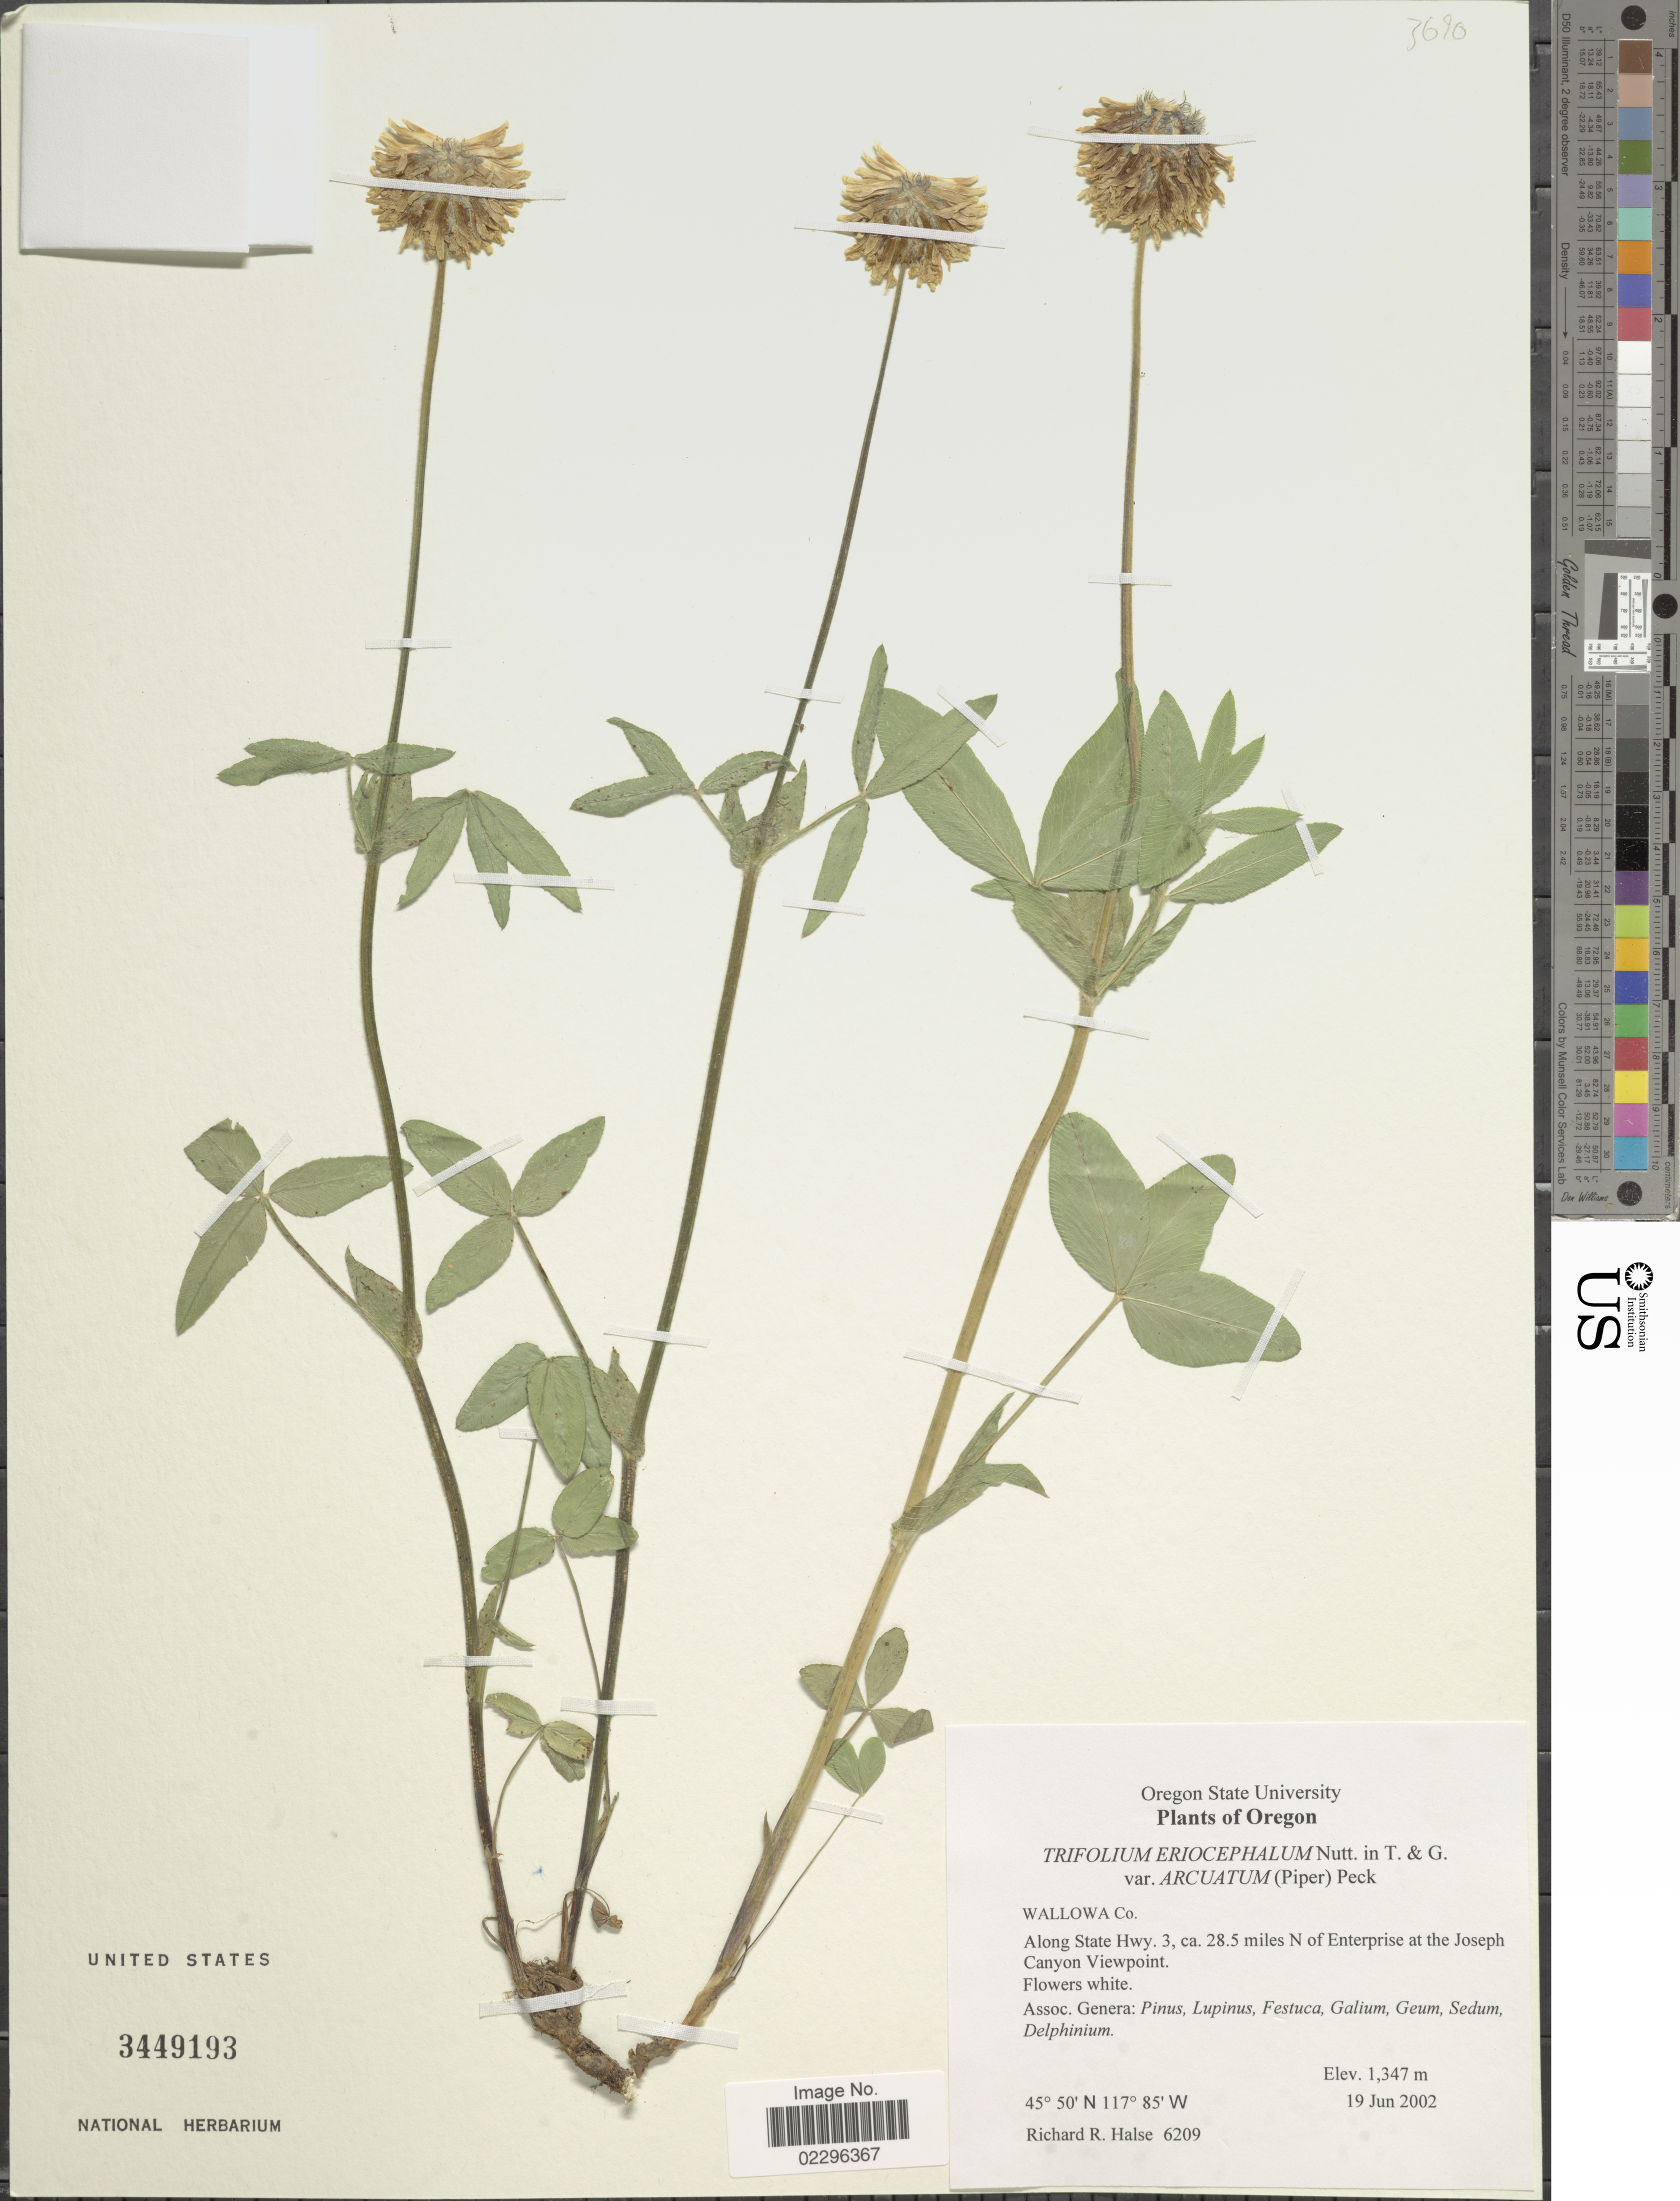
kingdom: Plantae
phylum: Tracheophyta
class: Magnoliopsida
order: Fabales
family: Fabaceae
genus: Trifolium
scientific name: Trifolium eriocephalum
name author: Nutt.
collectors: R. Halse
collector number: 6209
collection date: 2002-06-19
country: United States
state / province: Oregon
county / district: Wallowa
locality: Wallowa Co. Along State Hwy. 3, ca. 28.5 miles N of Enterprise at the Joseph Canyon Viewpoint.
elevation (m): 1347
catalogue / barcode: US 3449193